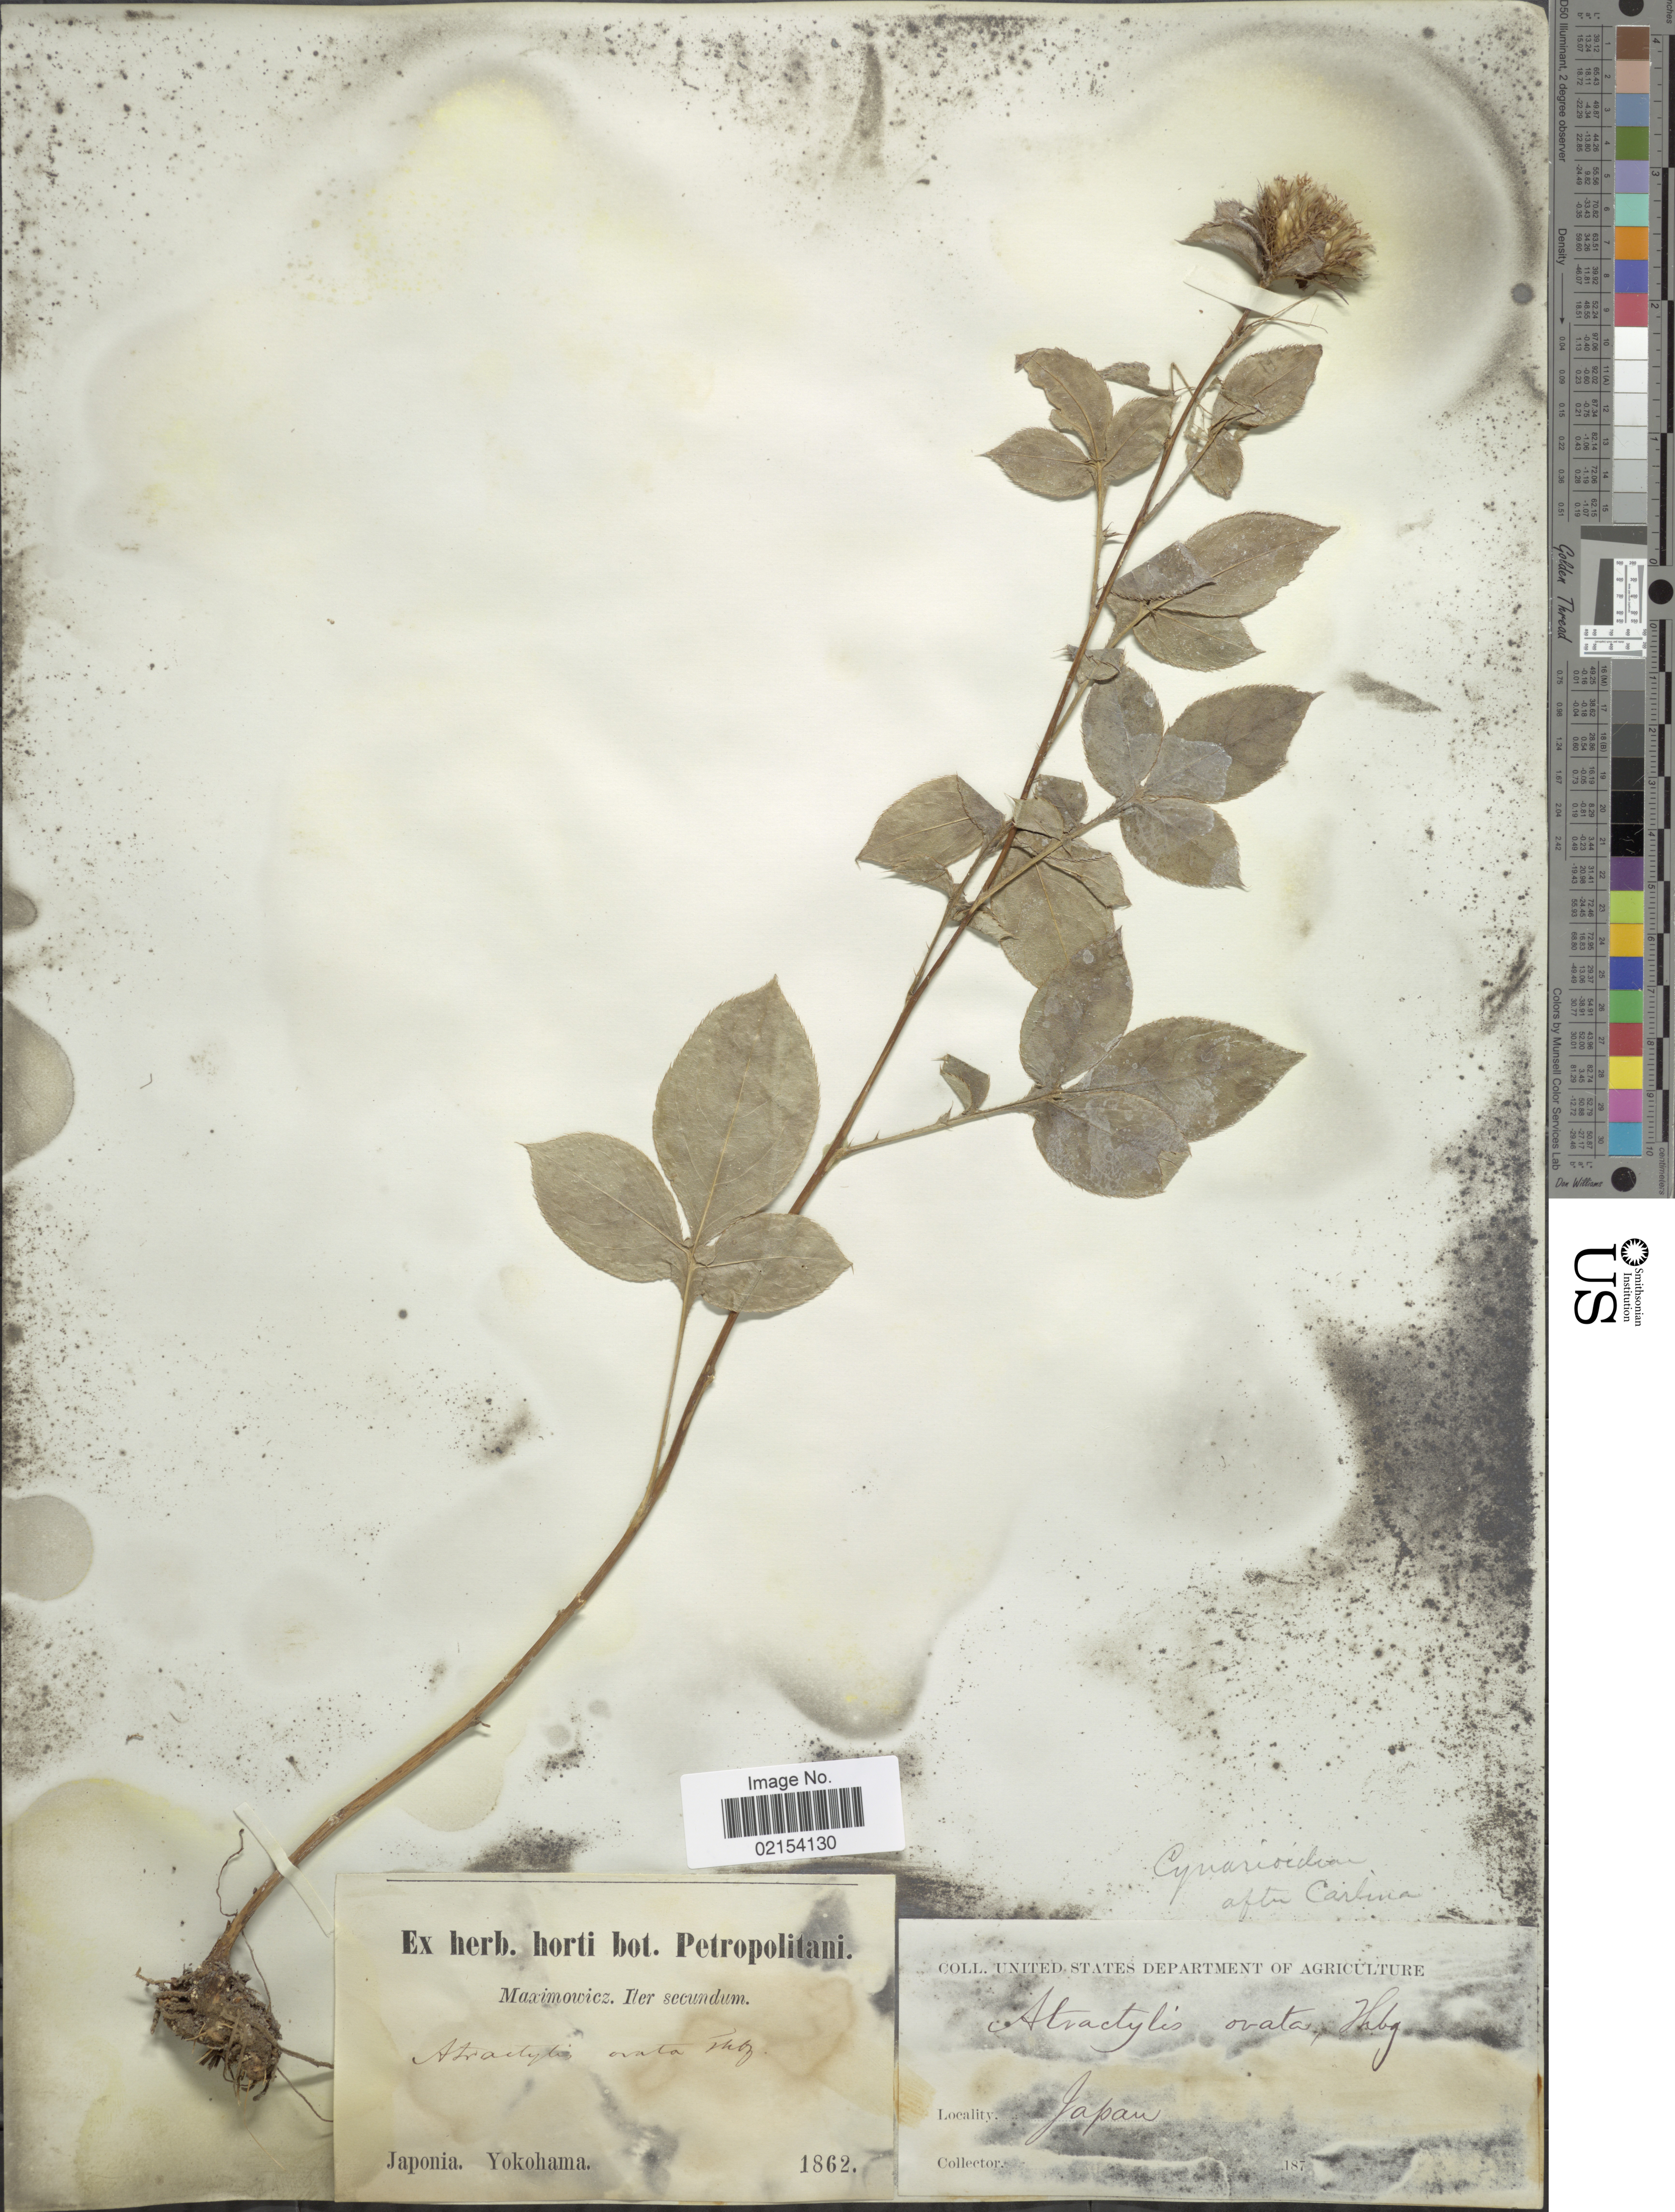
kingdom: Plantae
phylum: Tracheophyta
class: Magnoliopsida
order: Asterales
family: Asteraceae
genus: Atractylodes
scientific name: Atractylodes ovata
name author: (Thunb.) DC.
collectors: Maximowicz, --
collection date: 1862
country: Japan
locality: Yokohama. secundum